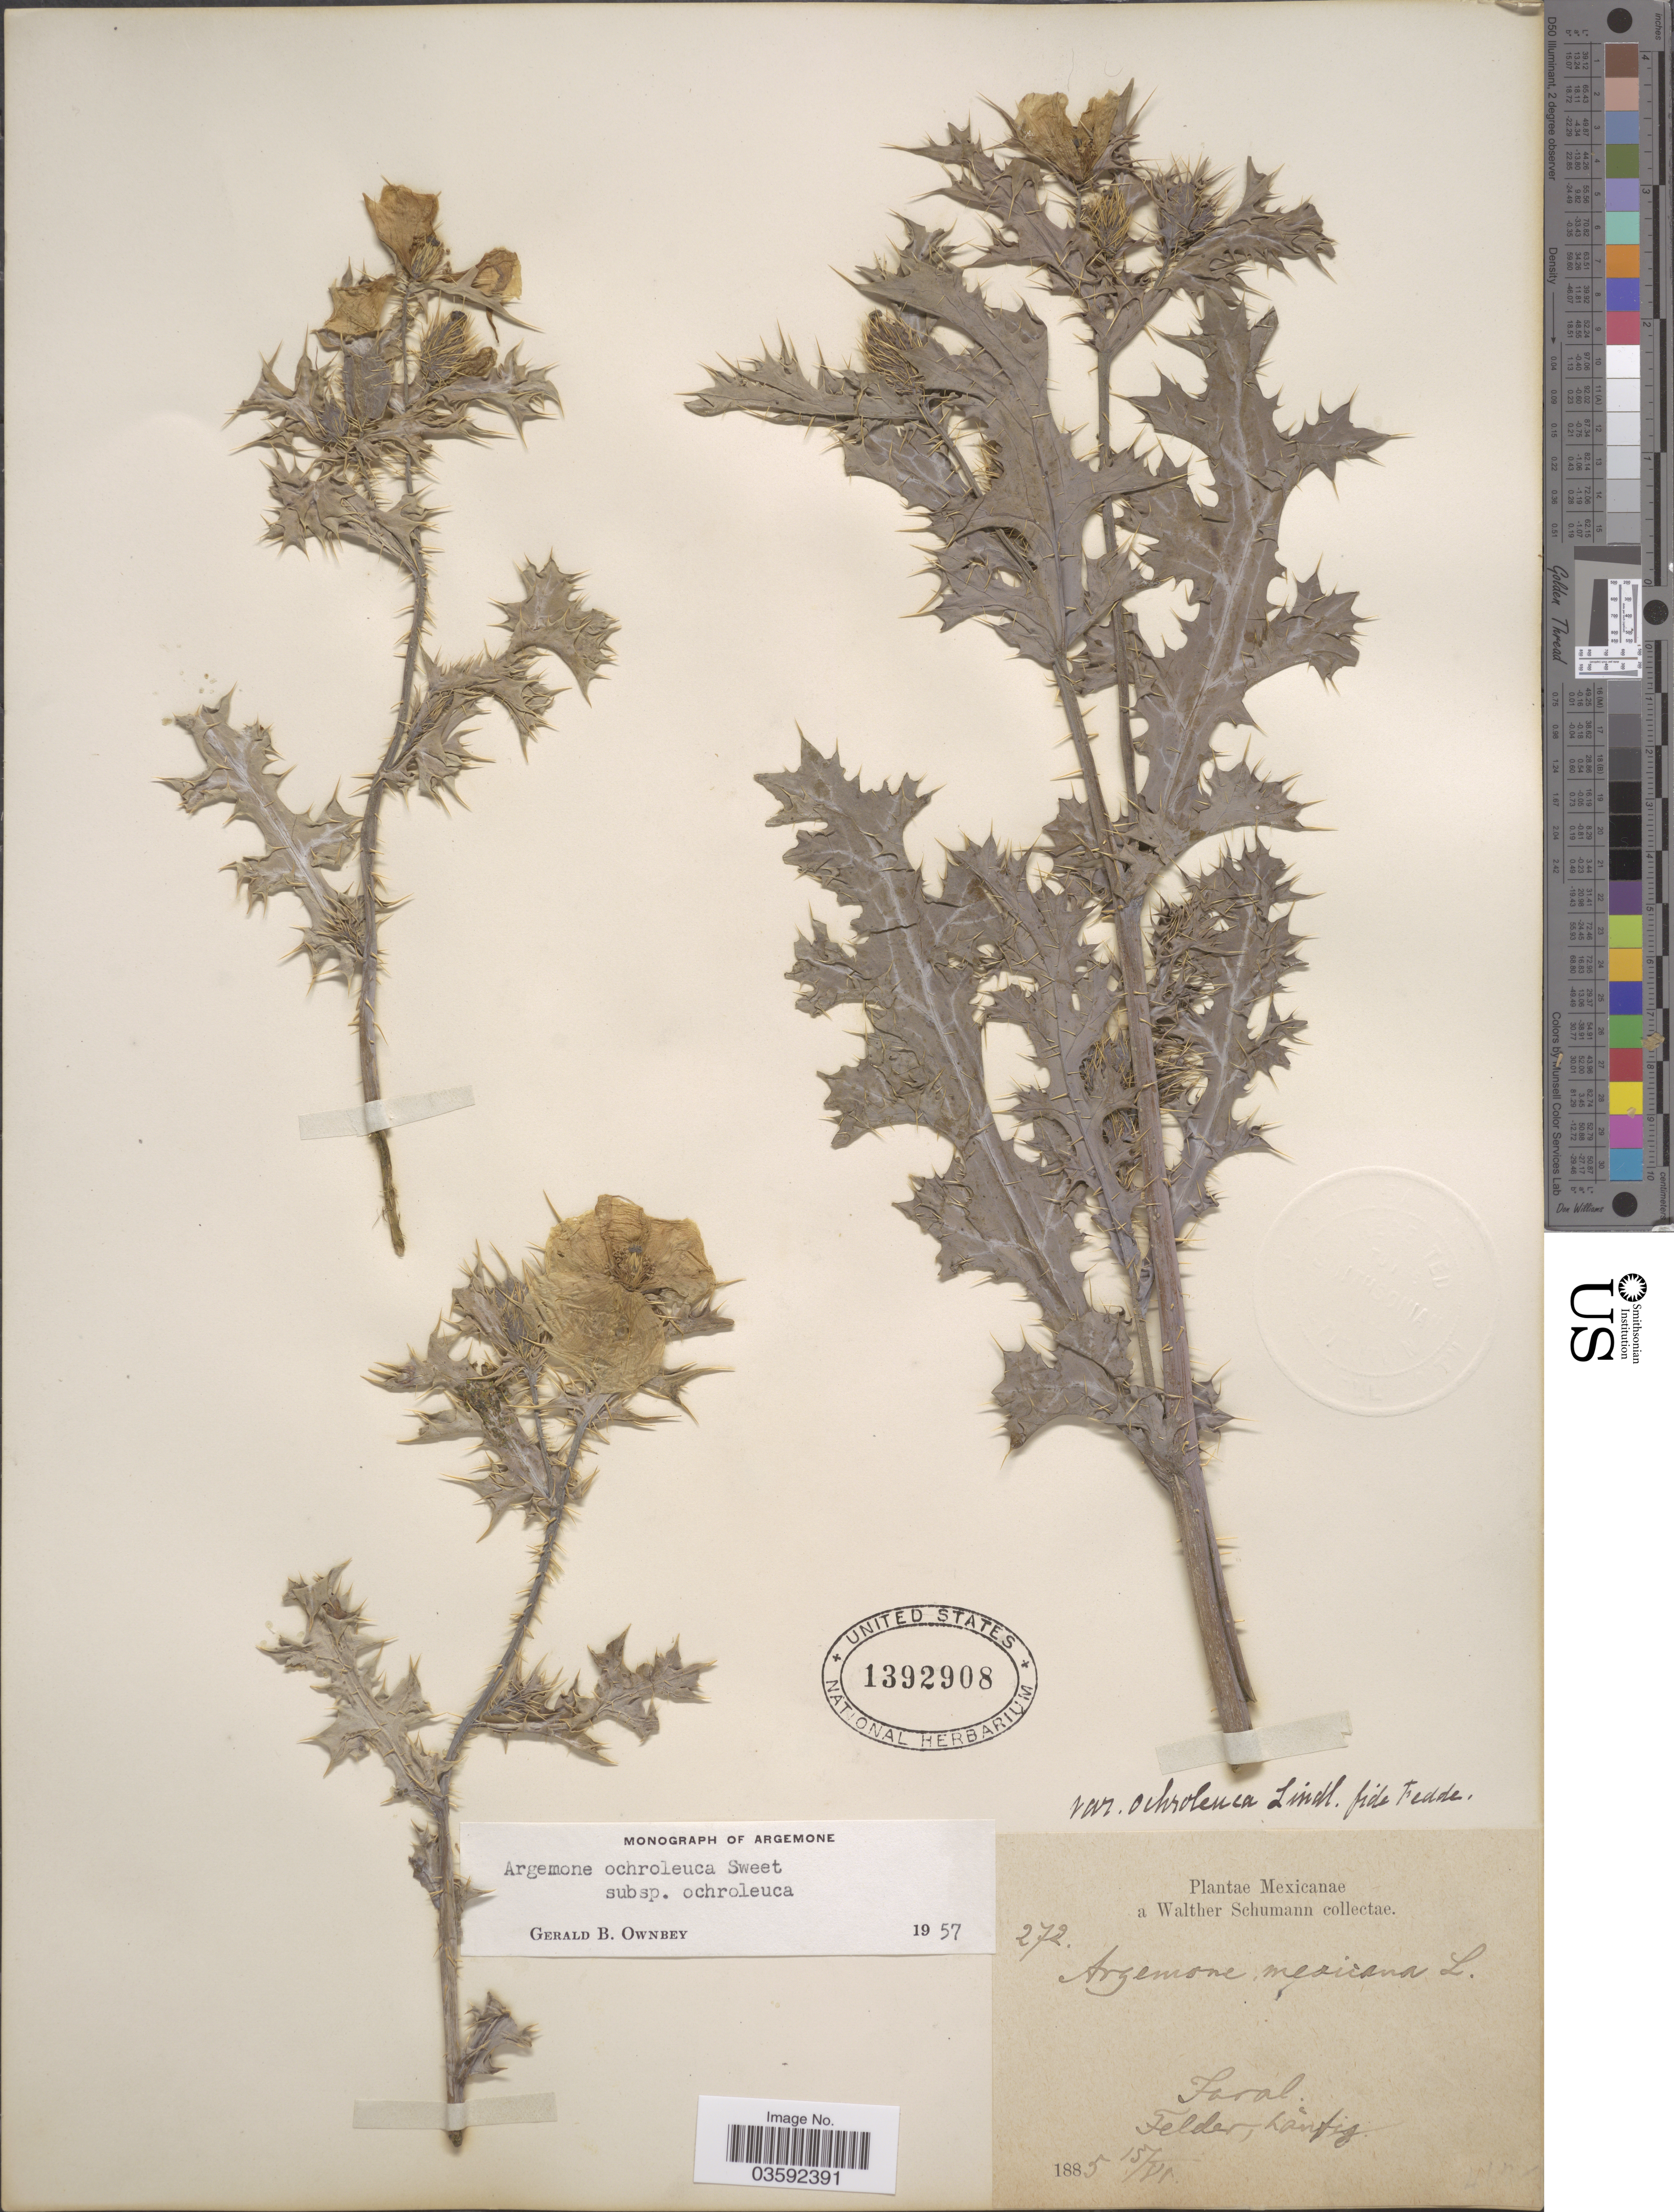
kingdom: Plantae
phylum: Tracheophyta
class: Magnoliopsida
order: Ranunculales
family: Papaveraceae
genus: Argemone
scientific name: Argemone ochroleuca subsp. ochroleuca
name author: Sweet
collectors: W. Schumann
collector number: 272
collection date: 1885-04-15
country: Mexico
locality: Faral; Felder, haufig.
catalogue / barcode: US 1392908